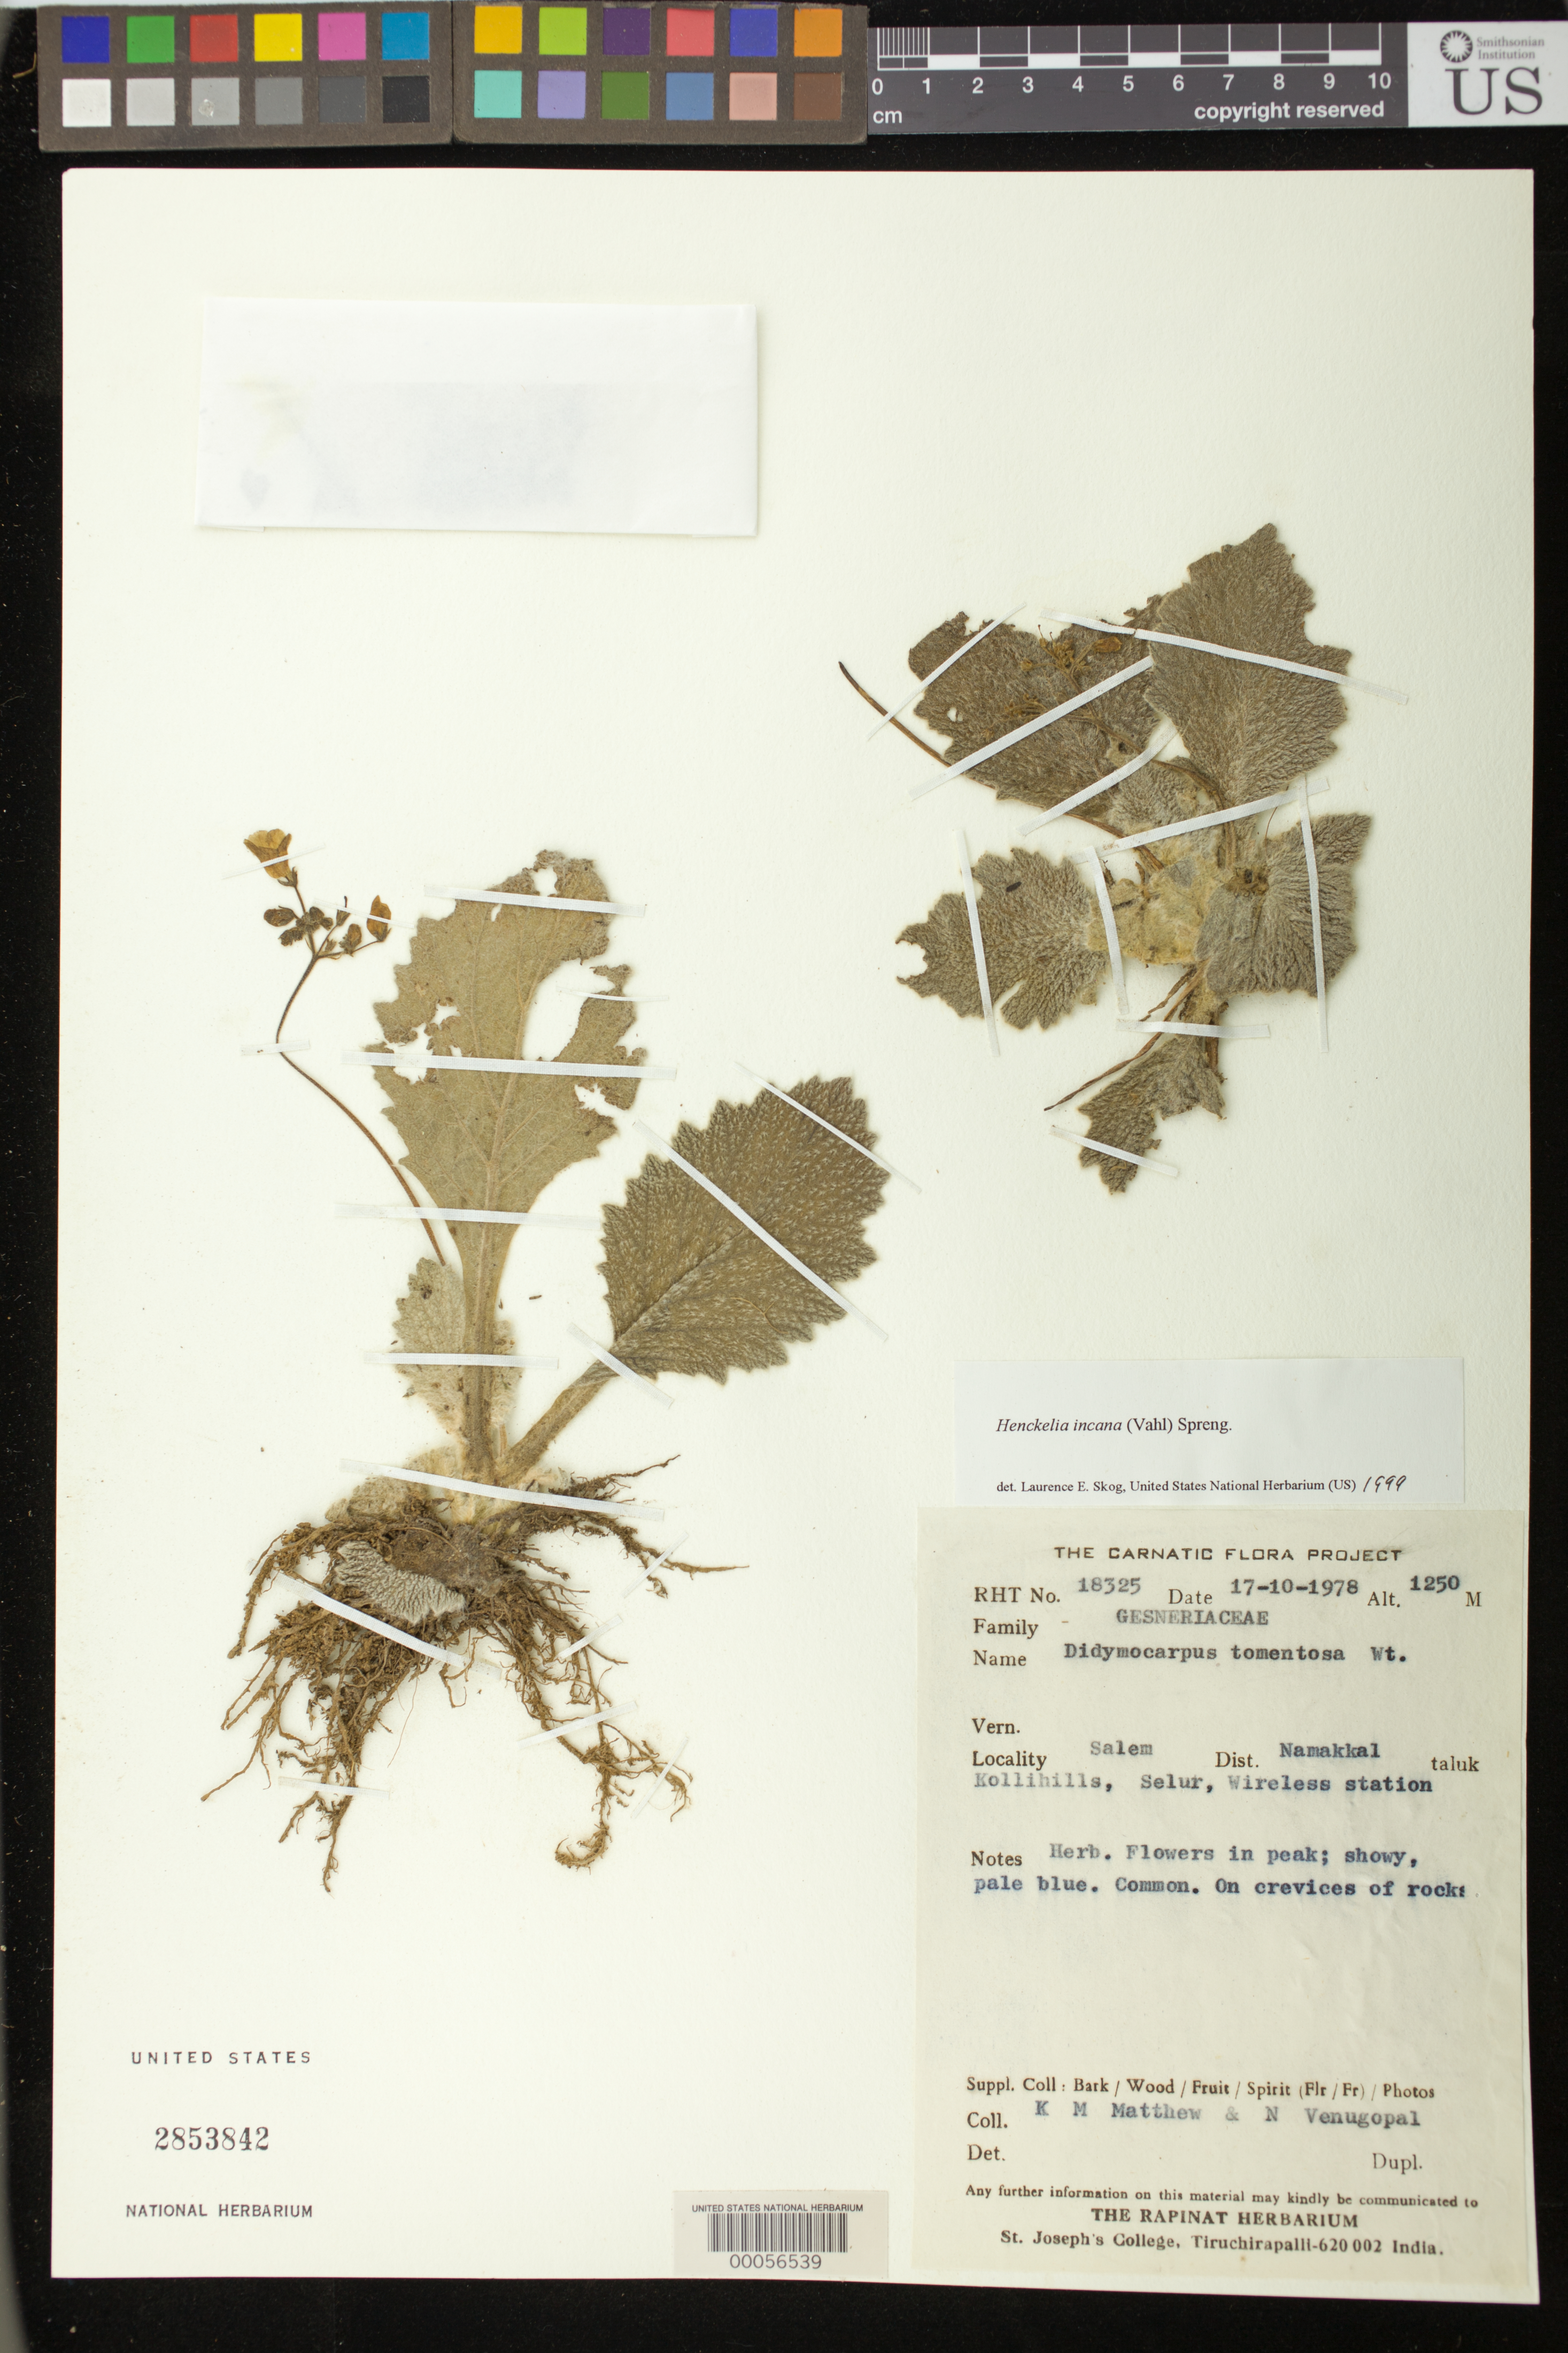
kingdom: Plantae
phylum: Tracheophyta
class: Magnoliopsida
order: Lamiales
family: Gesneriaceae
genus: Henckelia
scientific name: Henckelia incana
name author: (Vahl) Spreng.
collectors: K. M. Matthew & N. Venugopal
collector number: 18325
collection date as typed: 17 Oct 1978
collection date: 1978-10-17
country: India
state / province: Tamil Nadu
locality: Salem, kollihills, selur, wireless station. Namakkal.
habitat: On crevices of rock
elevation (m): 1250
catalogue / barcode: US 2853842